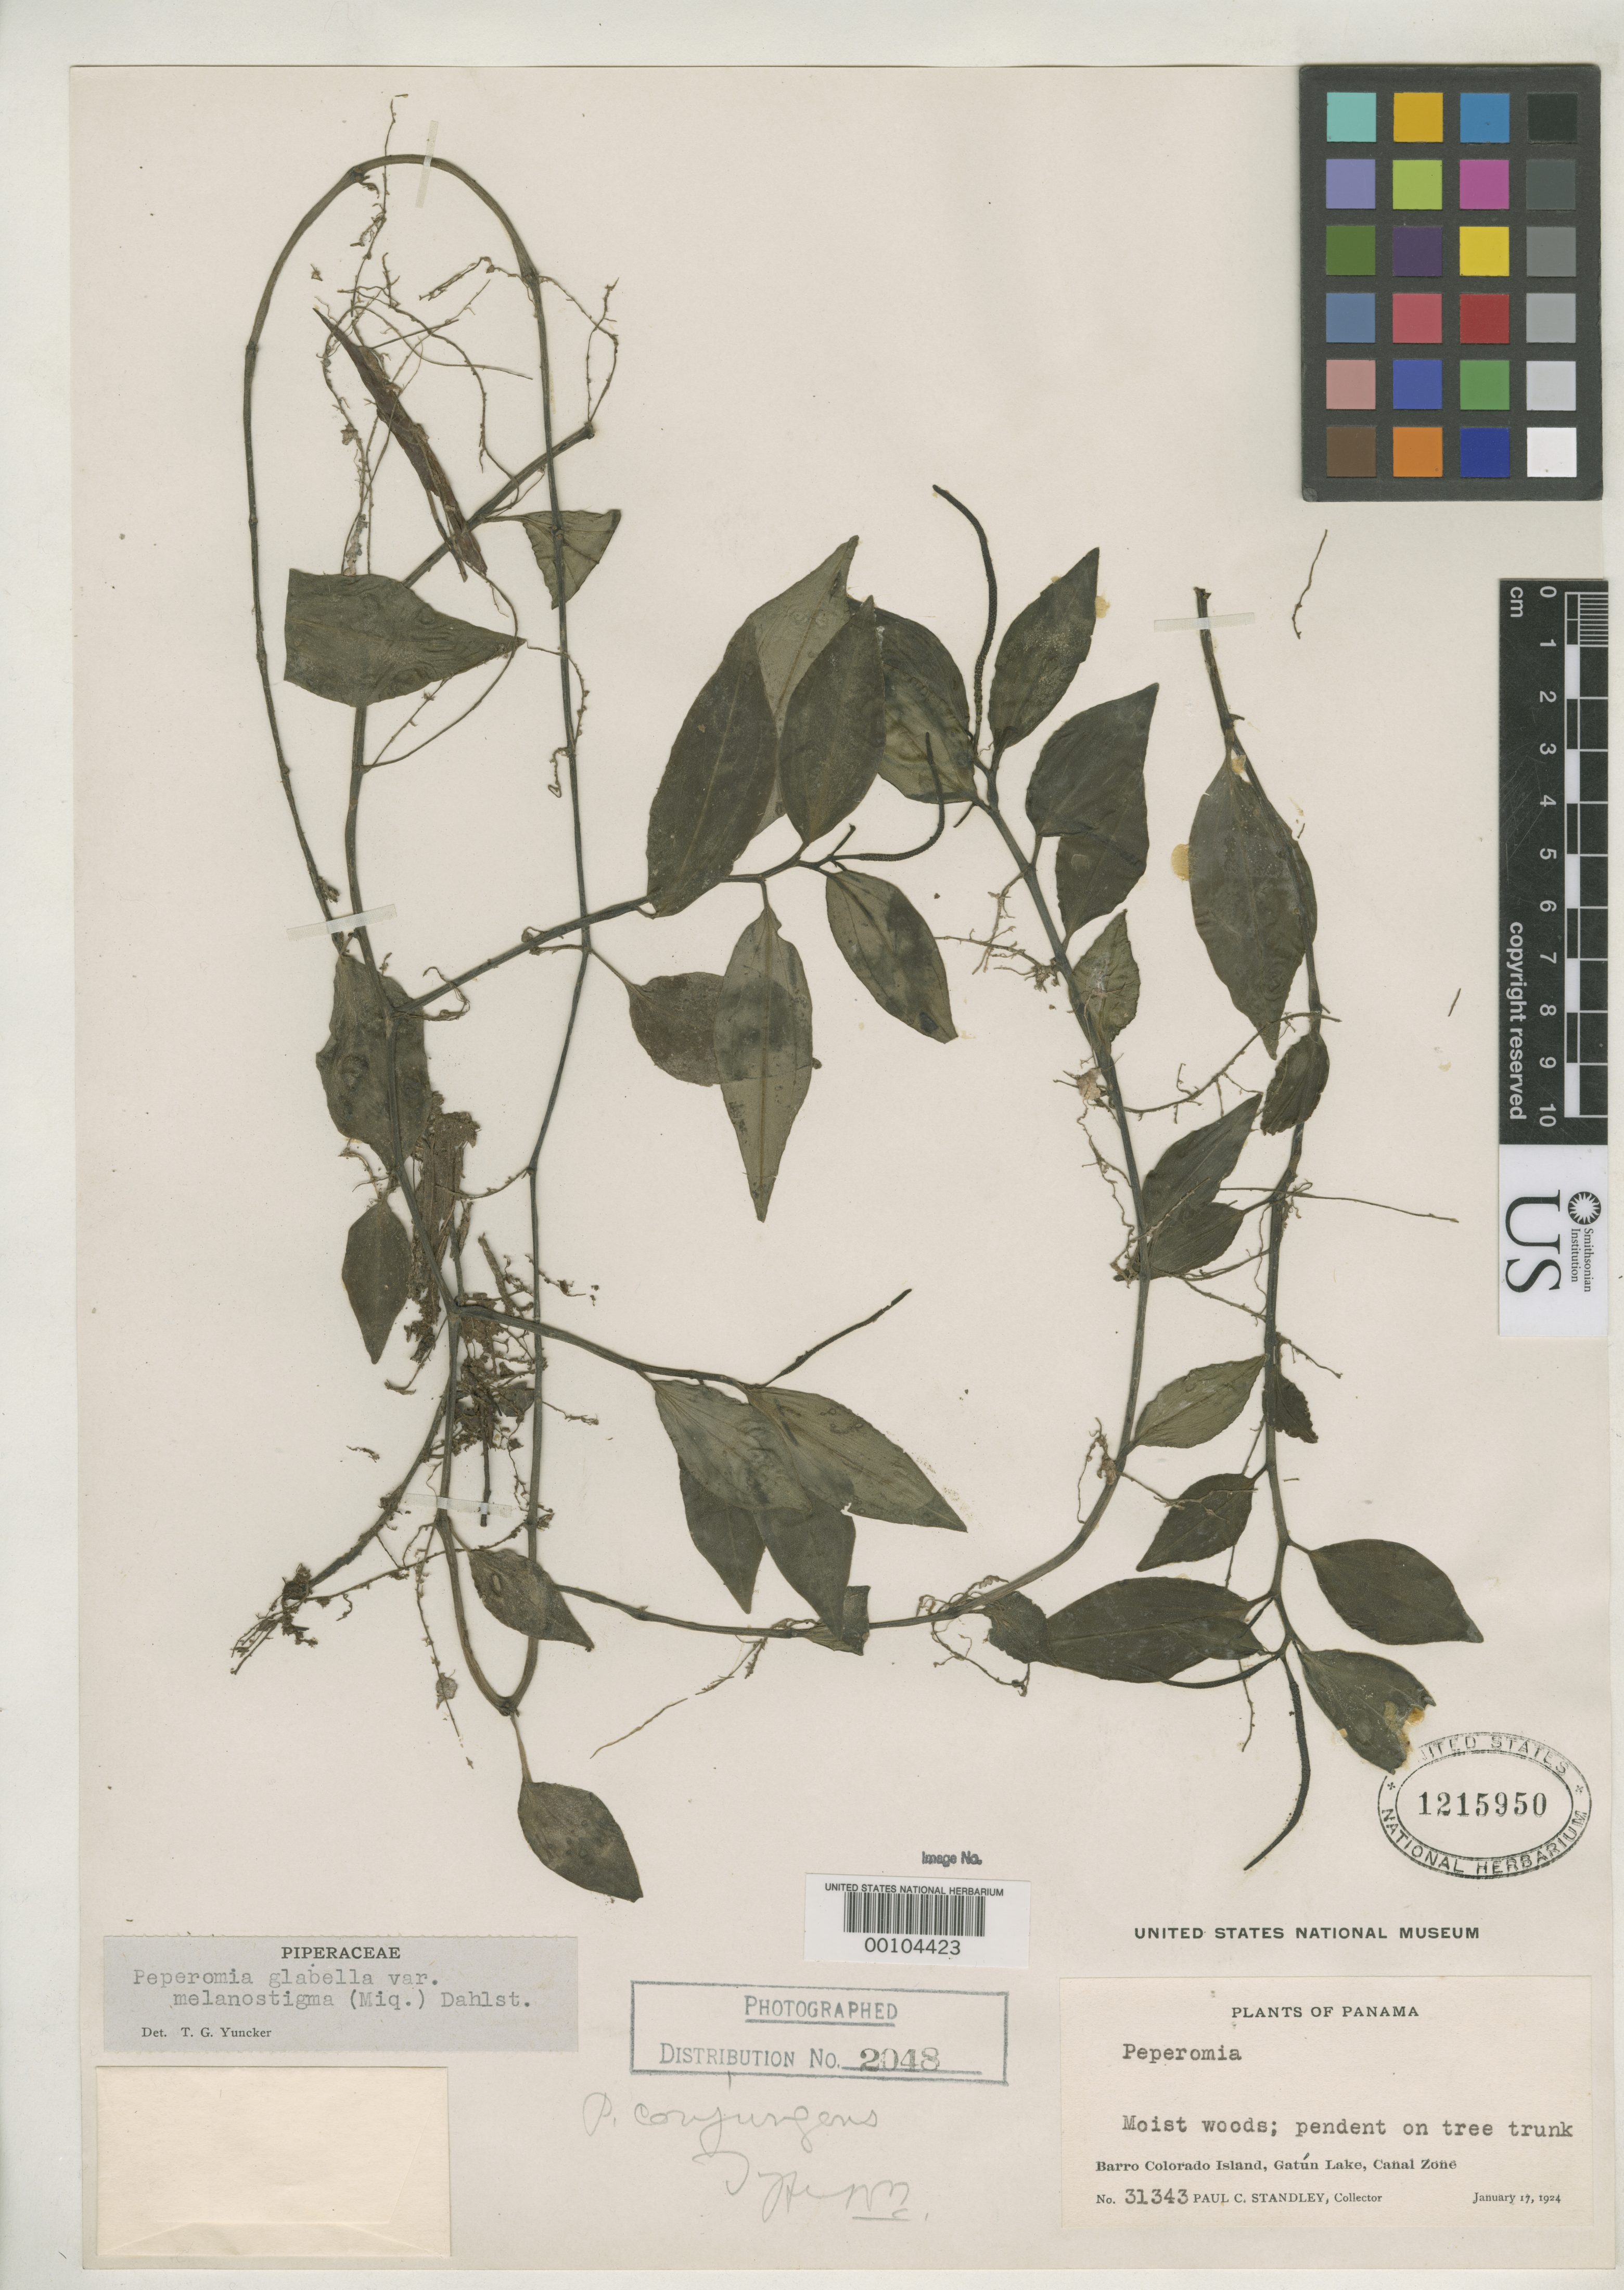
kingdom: Plantae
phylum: Tracheophyta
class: Magnoliopsida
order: Piperales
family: Piperaceae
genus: Peperomia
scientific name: Peperomia conjungens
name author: Trel.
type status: Holotype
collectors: P. C. Standley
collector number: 31343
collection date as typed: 17 Jan 1924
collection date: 1924-01-17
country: Panama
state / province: Panamá Oeste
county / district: Canal Zone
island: Barro Colorado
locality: Gatun Lake.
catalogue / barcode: US 1215950